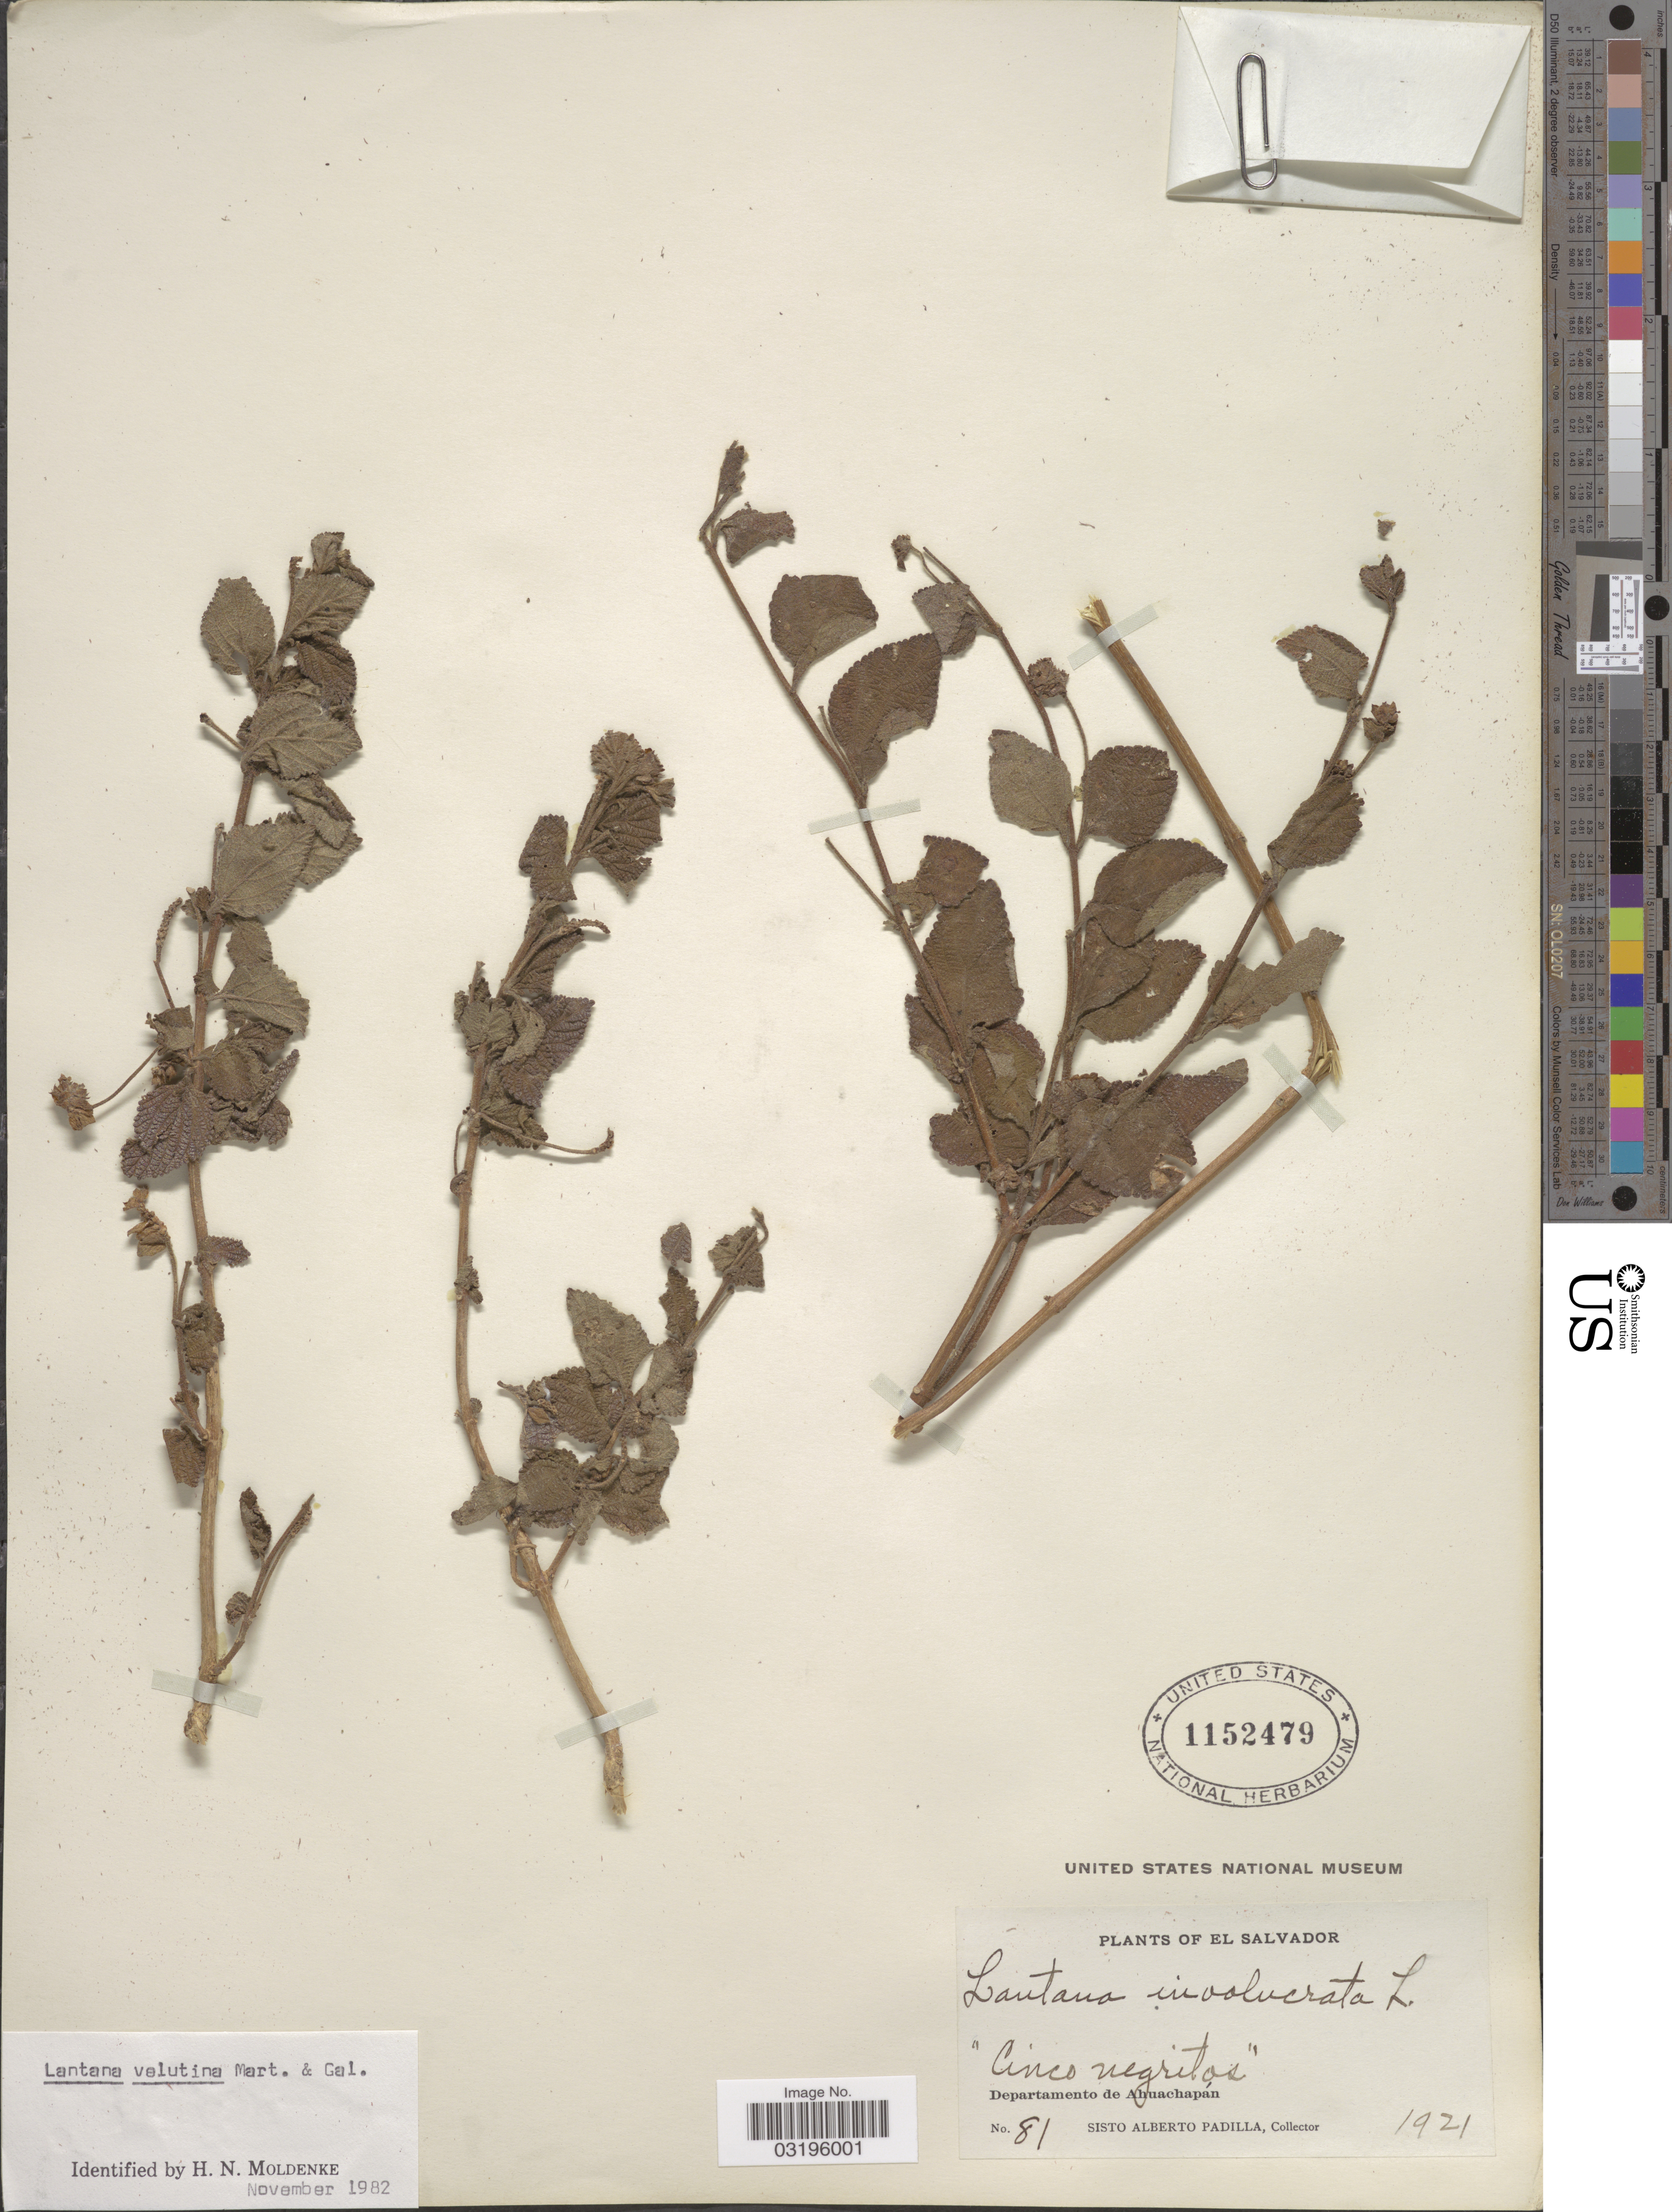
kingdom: Plantae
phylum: Tracheophyta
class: Magnoliopsida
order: Lamiales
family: Verbenaceae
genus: Lantana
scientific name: Lantana velutina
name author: M. Martens & Galeotti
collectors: S. A. Padilla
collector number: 81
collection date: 1921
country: El Salvador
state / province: Ahuachapan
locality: Departamento de Ahuachapan.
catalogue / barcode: US 1152479